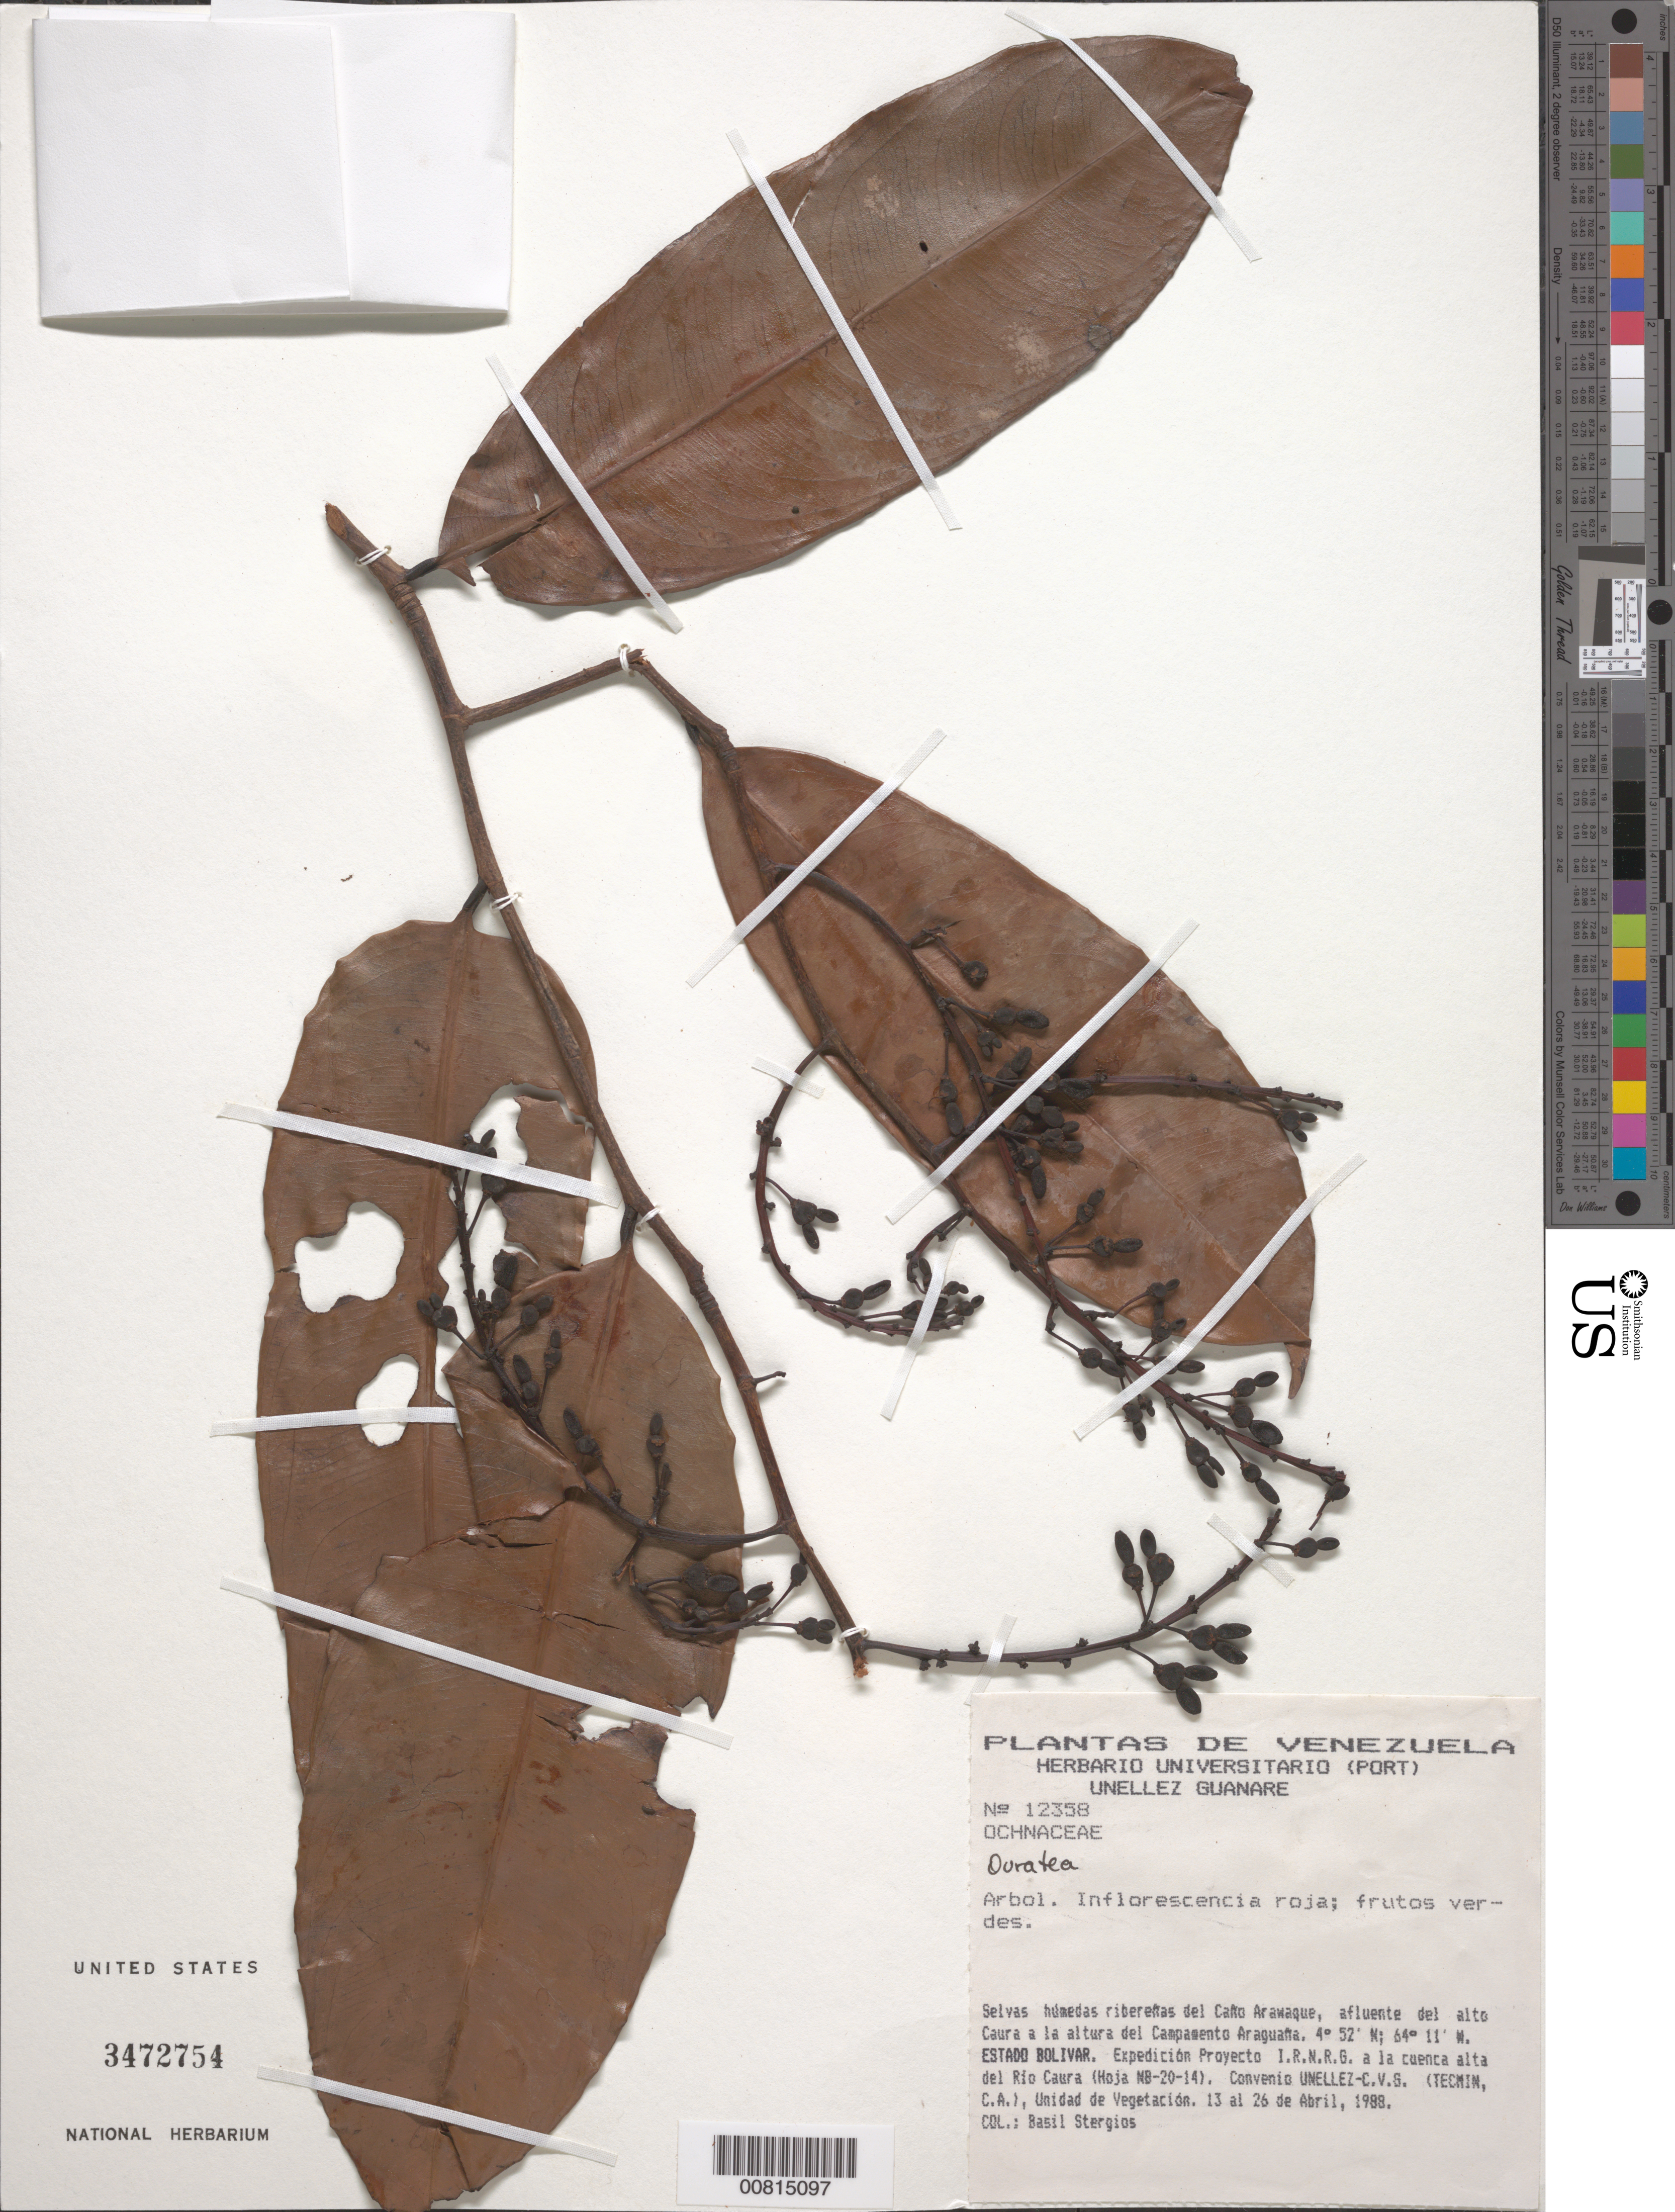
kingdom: Plantae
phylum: Tracheophyta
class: Magnoliopsida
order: Malpighiales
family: Ochnaceae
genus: Ouratea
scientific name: Ouratea sp.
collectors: B. G. Stergios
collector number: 12358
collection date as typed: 13-Apr-88 to 26-Apr-88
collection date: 1988-04-13/1988-04-26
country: Venezuela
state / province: Bolívar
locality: Río Caura, Caño Aramaque, afluente del alto Caura a la altura del Campamento Araguana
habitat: Selvas húmedas riberenas del cano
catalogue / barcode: US 3472754